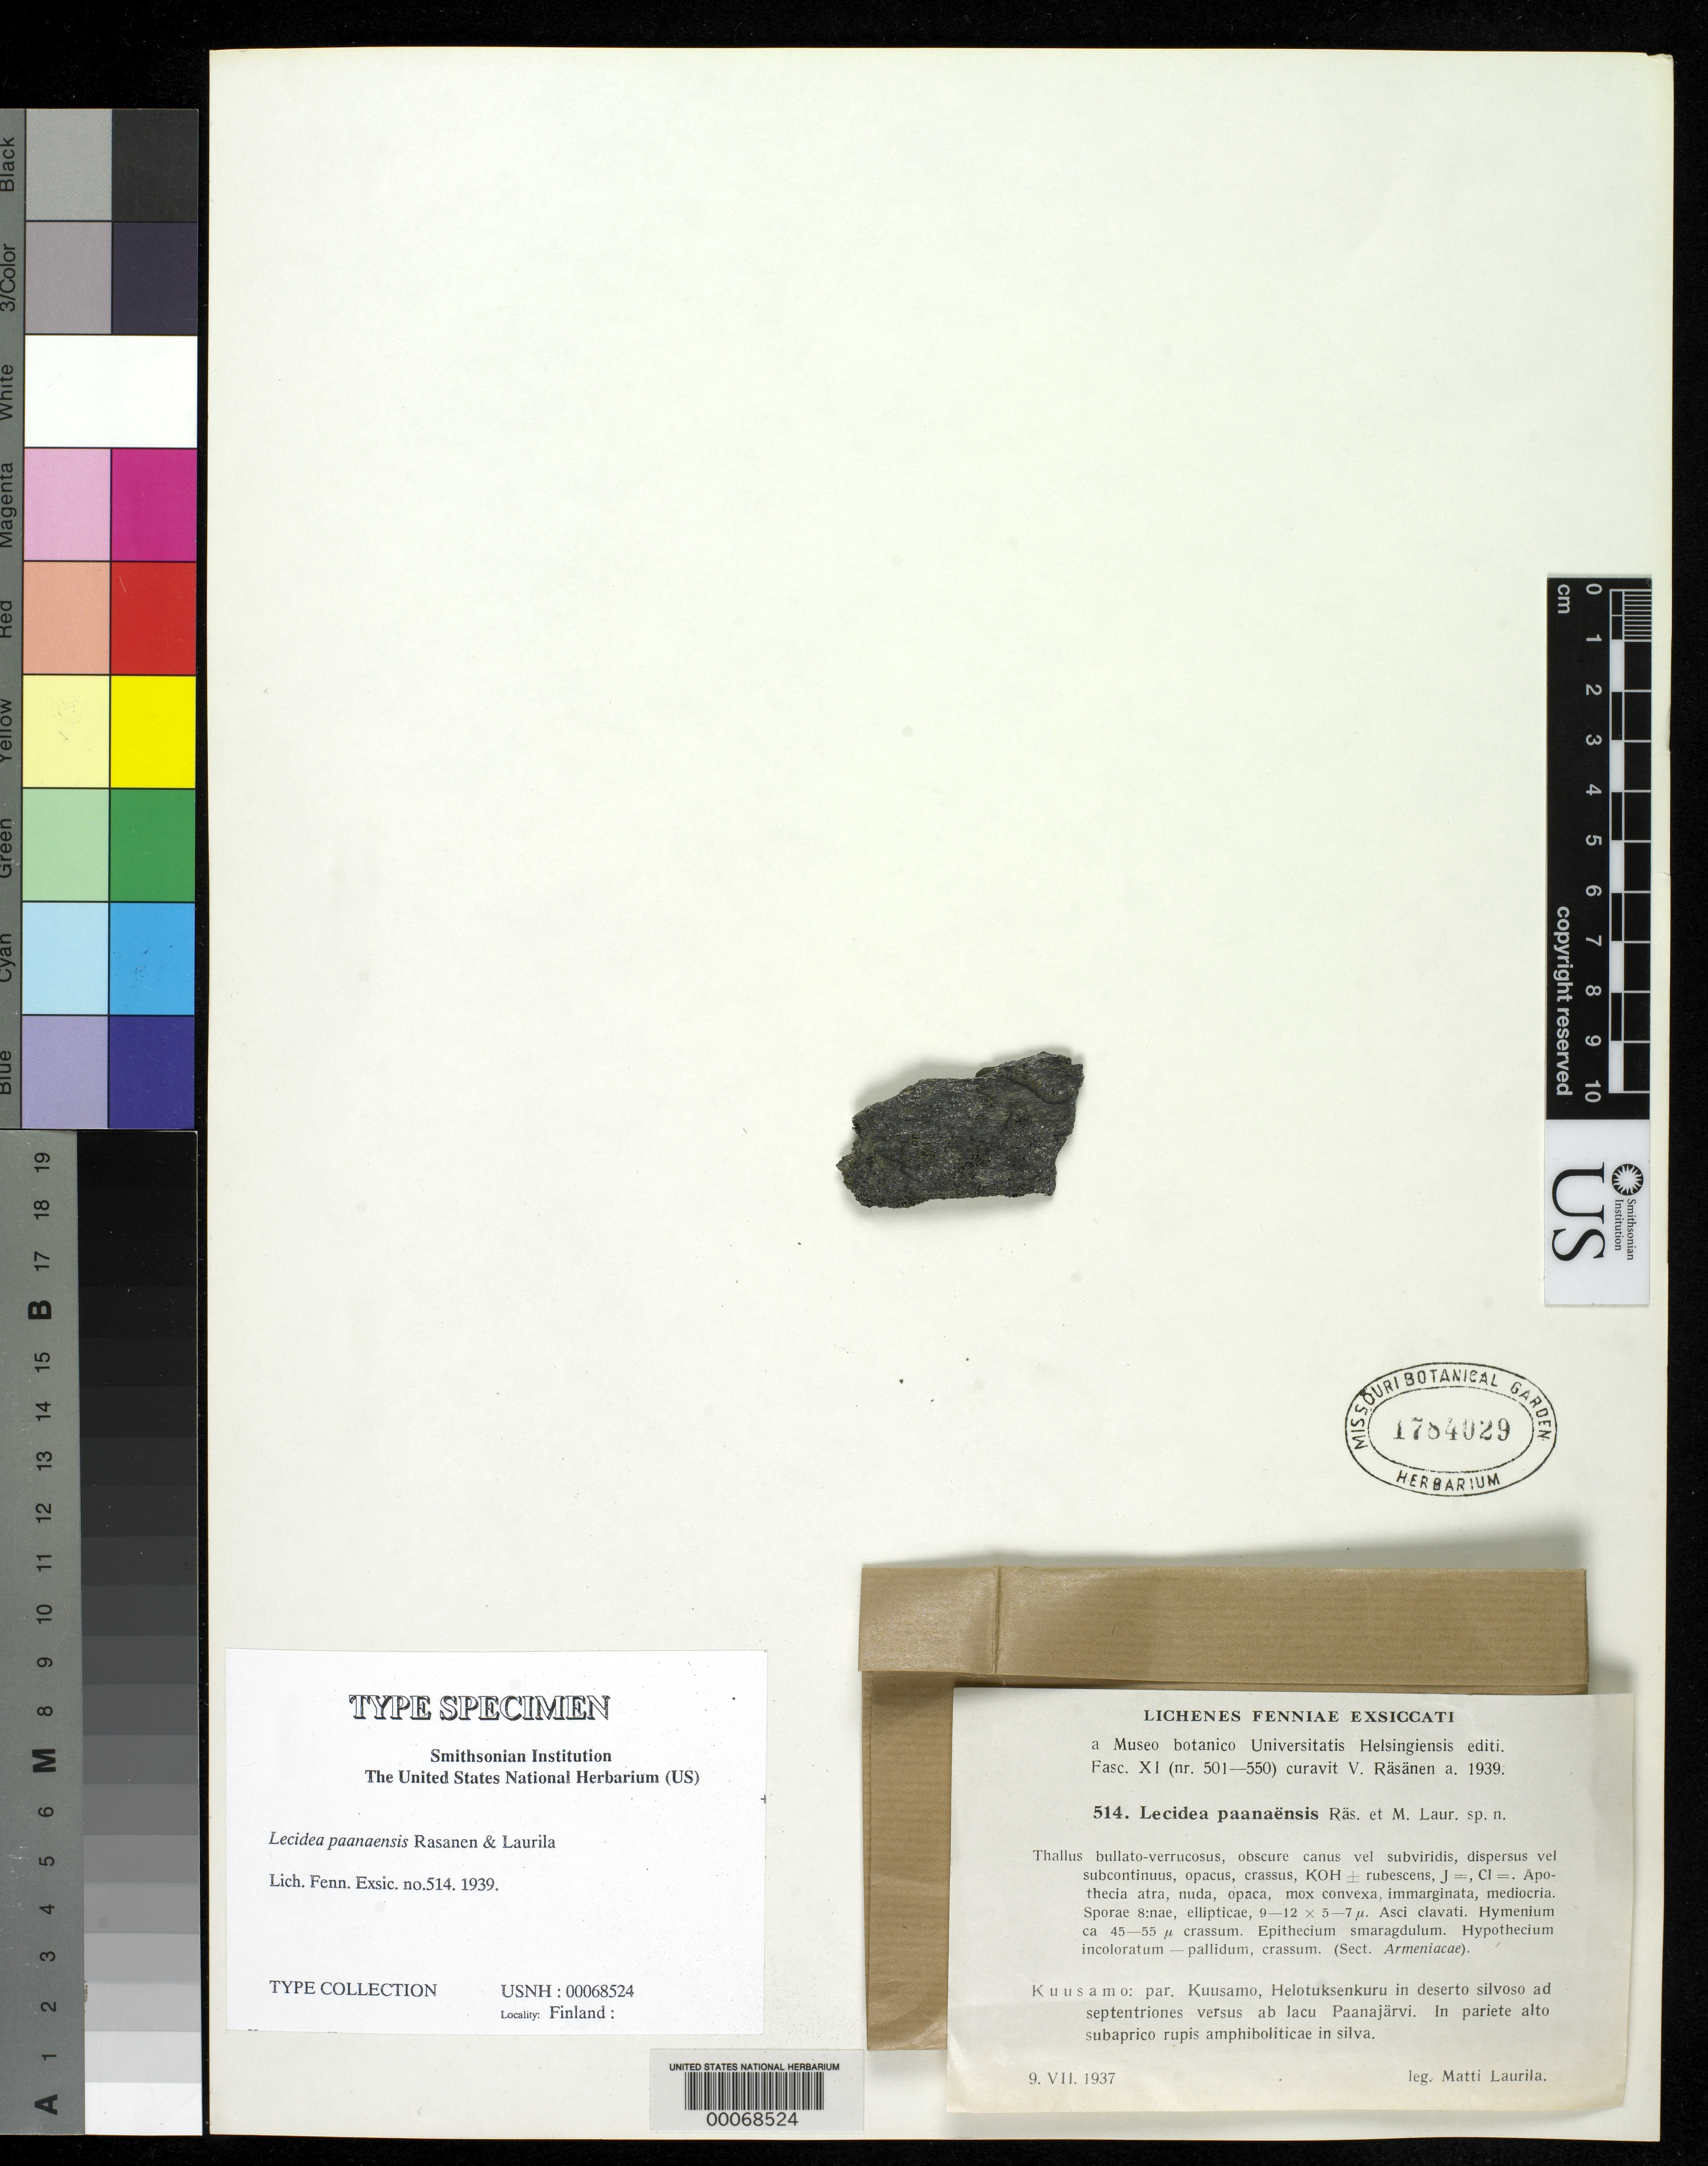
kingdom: Fungi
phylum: Ascomycota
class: Lecanoromycetes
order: Lecideales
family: Lecideaceae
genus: Lecidea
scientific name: Lecidea paanaensis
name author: Räsänen & Laurila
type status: Type Collection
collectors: M. Laurila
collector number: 514 (Lich. Fenn. Exsic.)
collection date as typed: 09 Jul 1937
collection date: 1937-07-09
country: Finland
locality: Kuusamo Helotuksenkuru in deserto silvoso ad septentriones versus ab Lacu Paanajarvi. [Kuusamo Helotuksenkuru in deserted forest (well-wooded desert?) to the north of Lake Paanajarvi (north towards Lake Paanaja